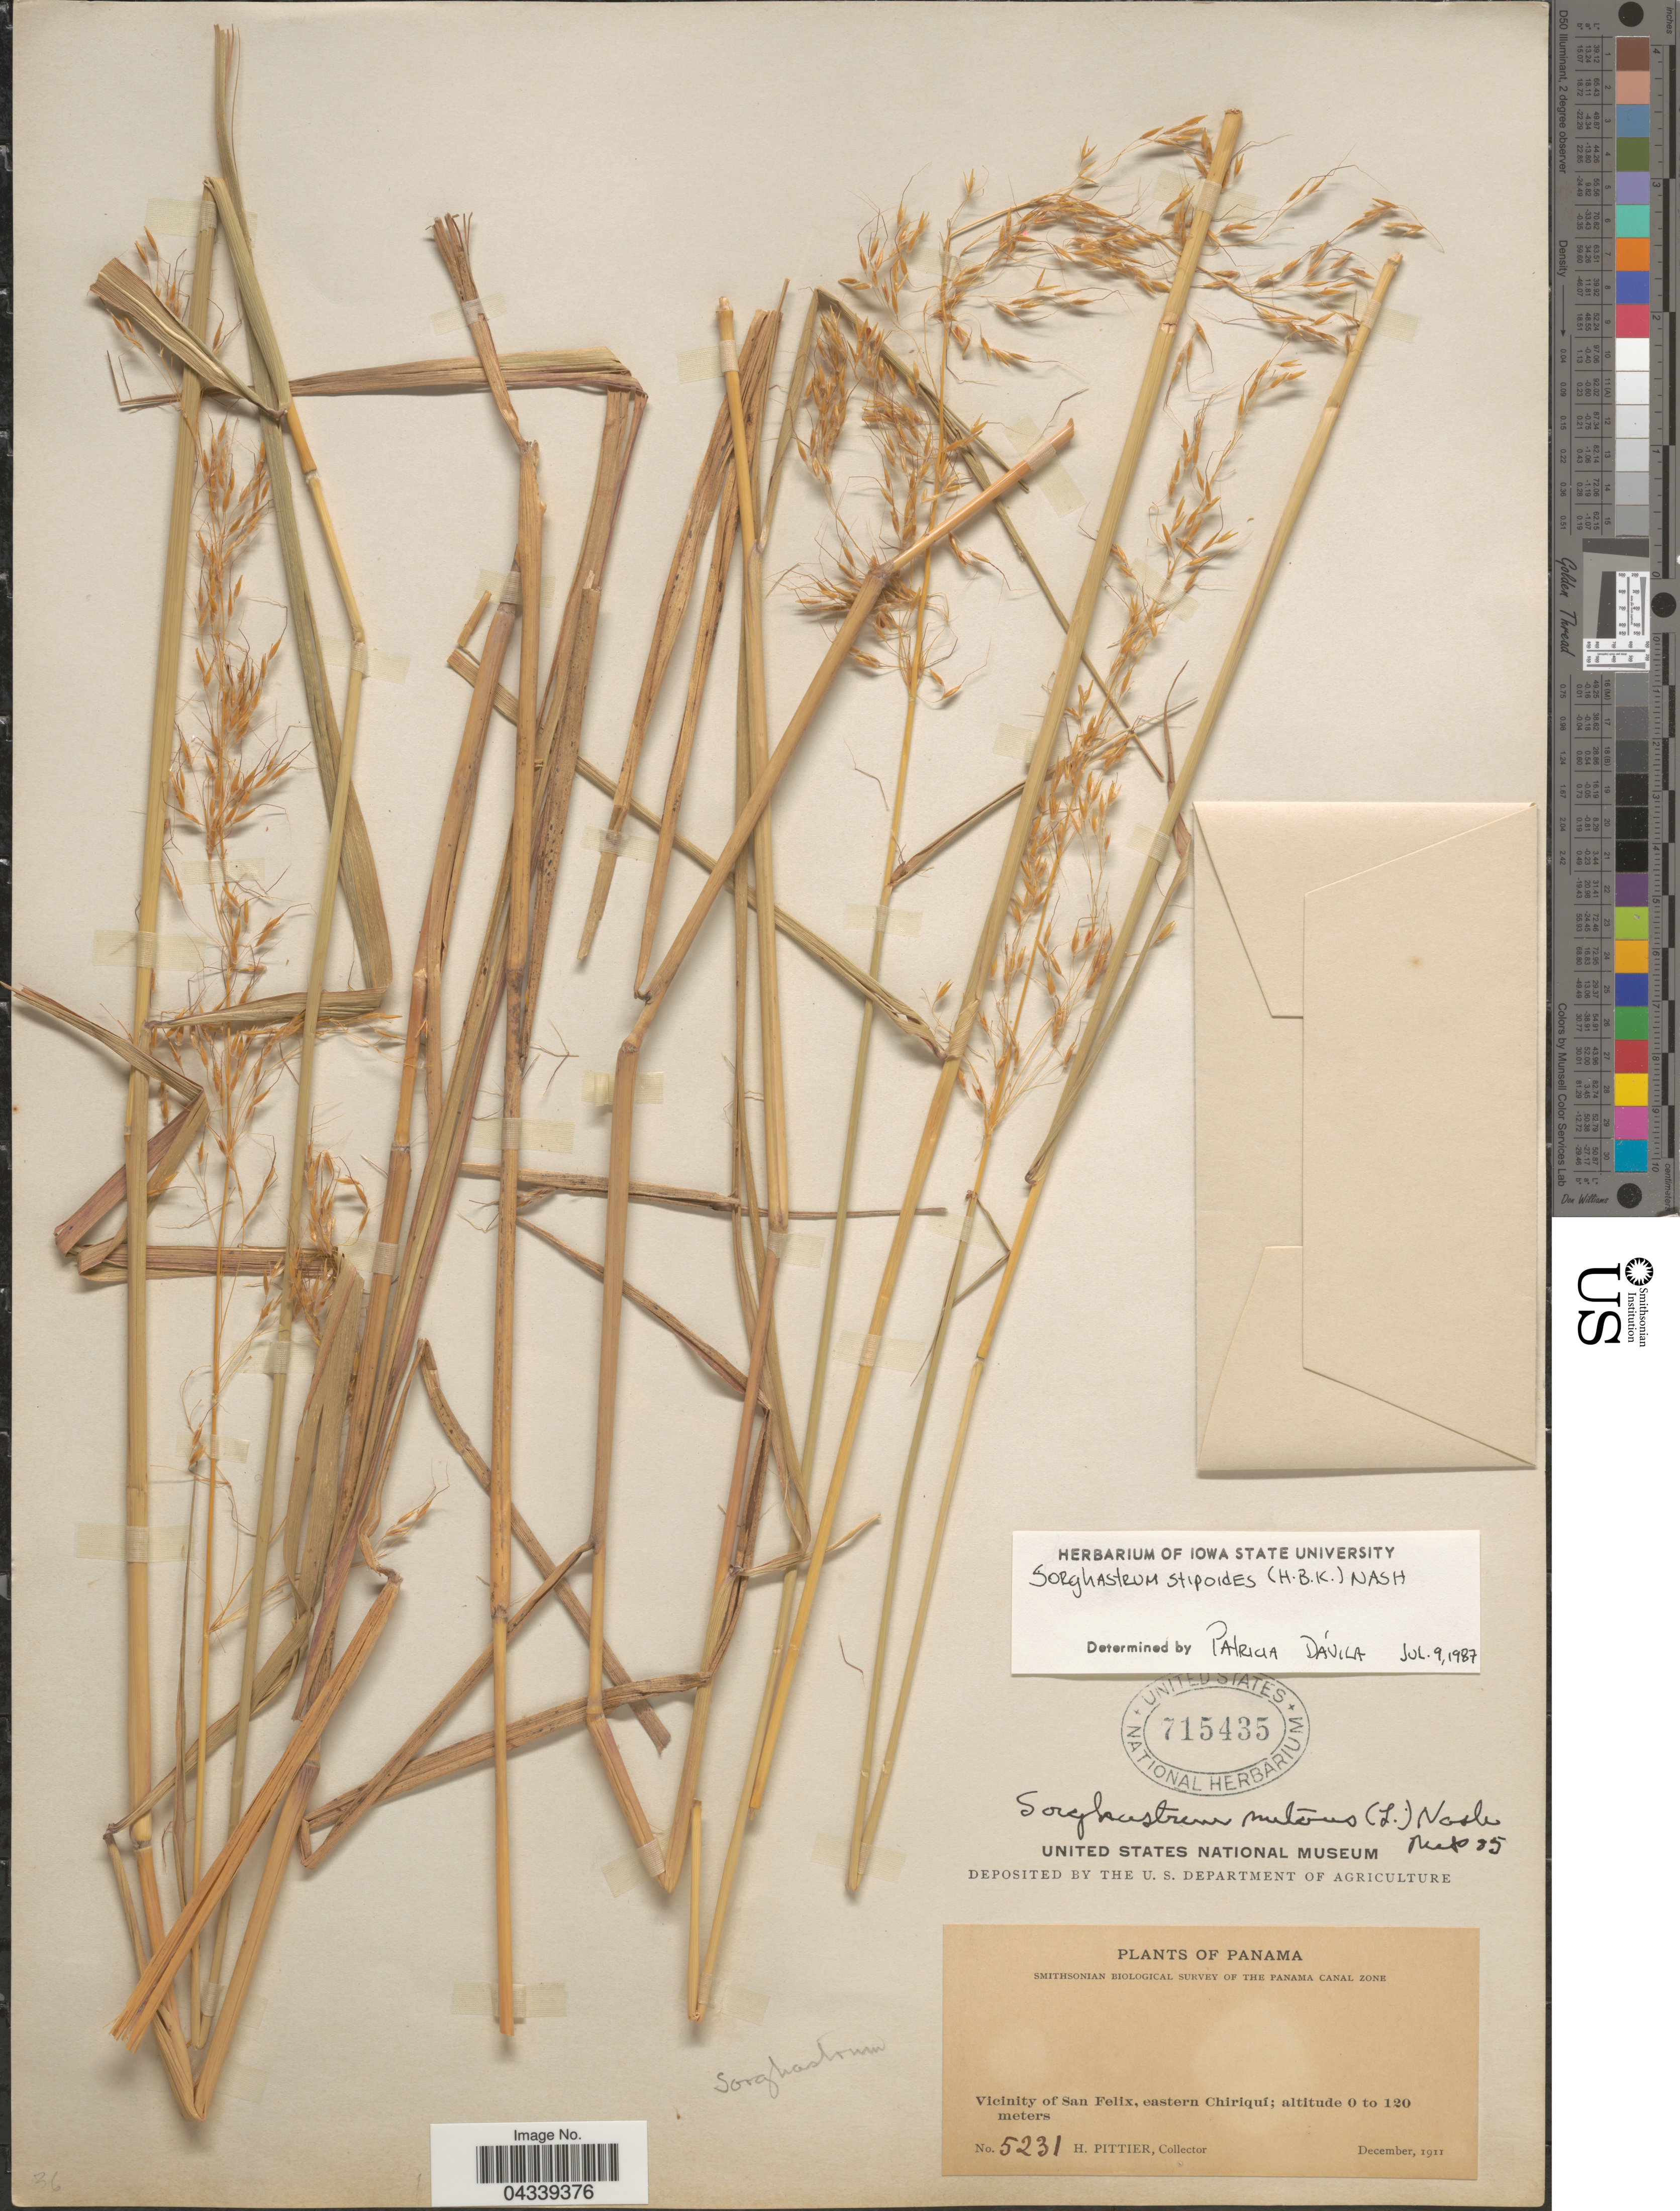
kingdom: Plantae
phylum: Tracheophyta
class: Liliopsida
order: Poales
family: Poaceae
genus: Sorghastrum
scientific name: Sorghastrum stipoides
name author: (Kunth) Nash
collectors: H. F. Pittier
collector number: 5231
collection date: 1911-12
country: Panama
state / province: Chiriqui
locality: Smithsonian Biological Survey of the Panama Canal Zone. Vicinity of San Felix, eastern Chiriquí.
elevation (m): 0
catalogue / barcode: US 715435